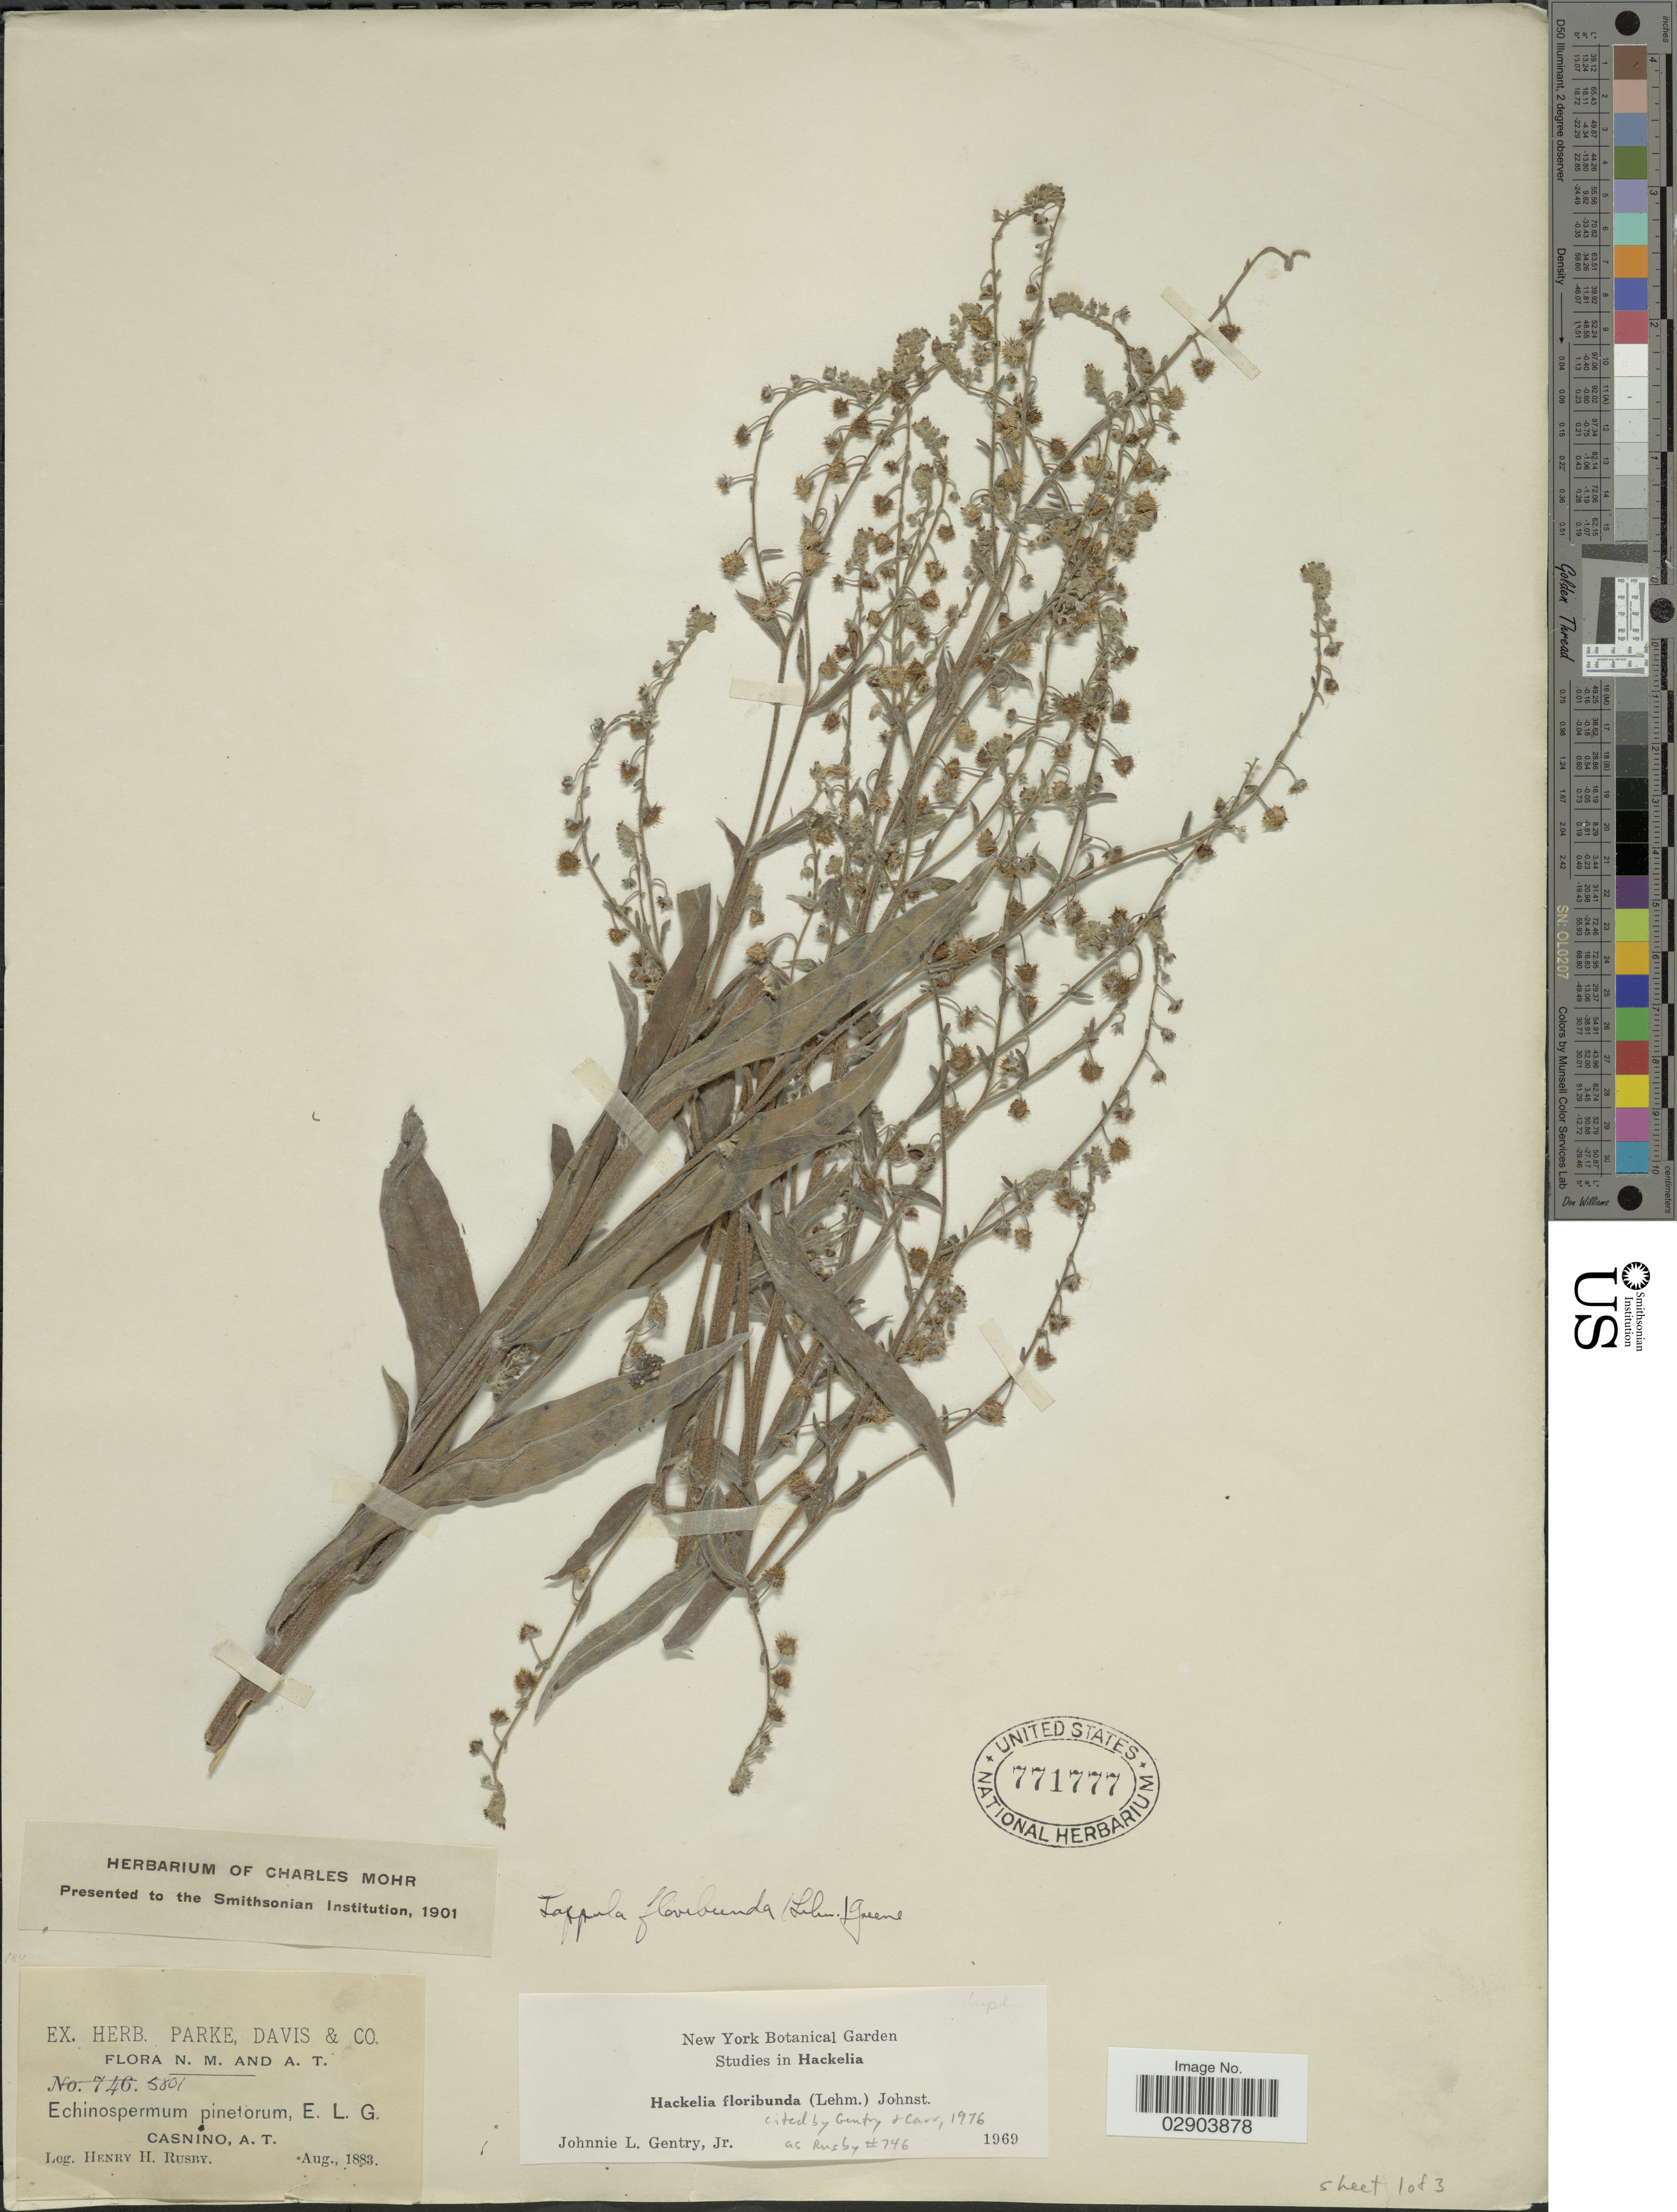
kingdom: Plantae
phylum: Tracheophyta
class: Magnoliopsida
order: Boraginales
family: Boraginaceae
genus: Hackelia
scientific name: Hackelia floribunda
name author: (Lehm.) I.M. Johnst.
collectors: H. H. Rusby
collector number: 5801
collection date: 1883-08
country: United States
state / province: Arizona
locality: Casnino, A. T.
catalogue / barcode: US 771777